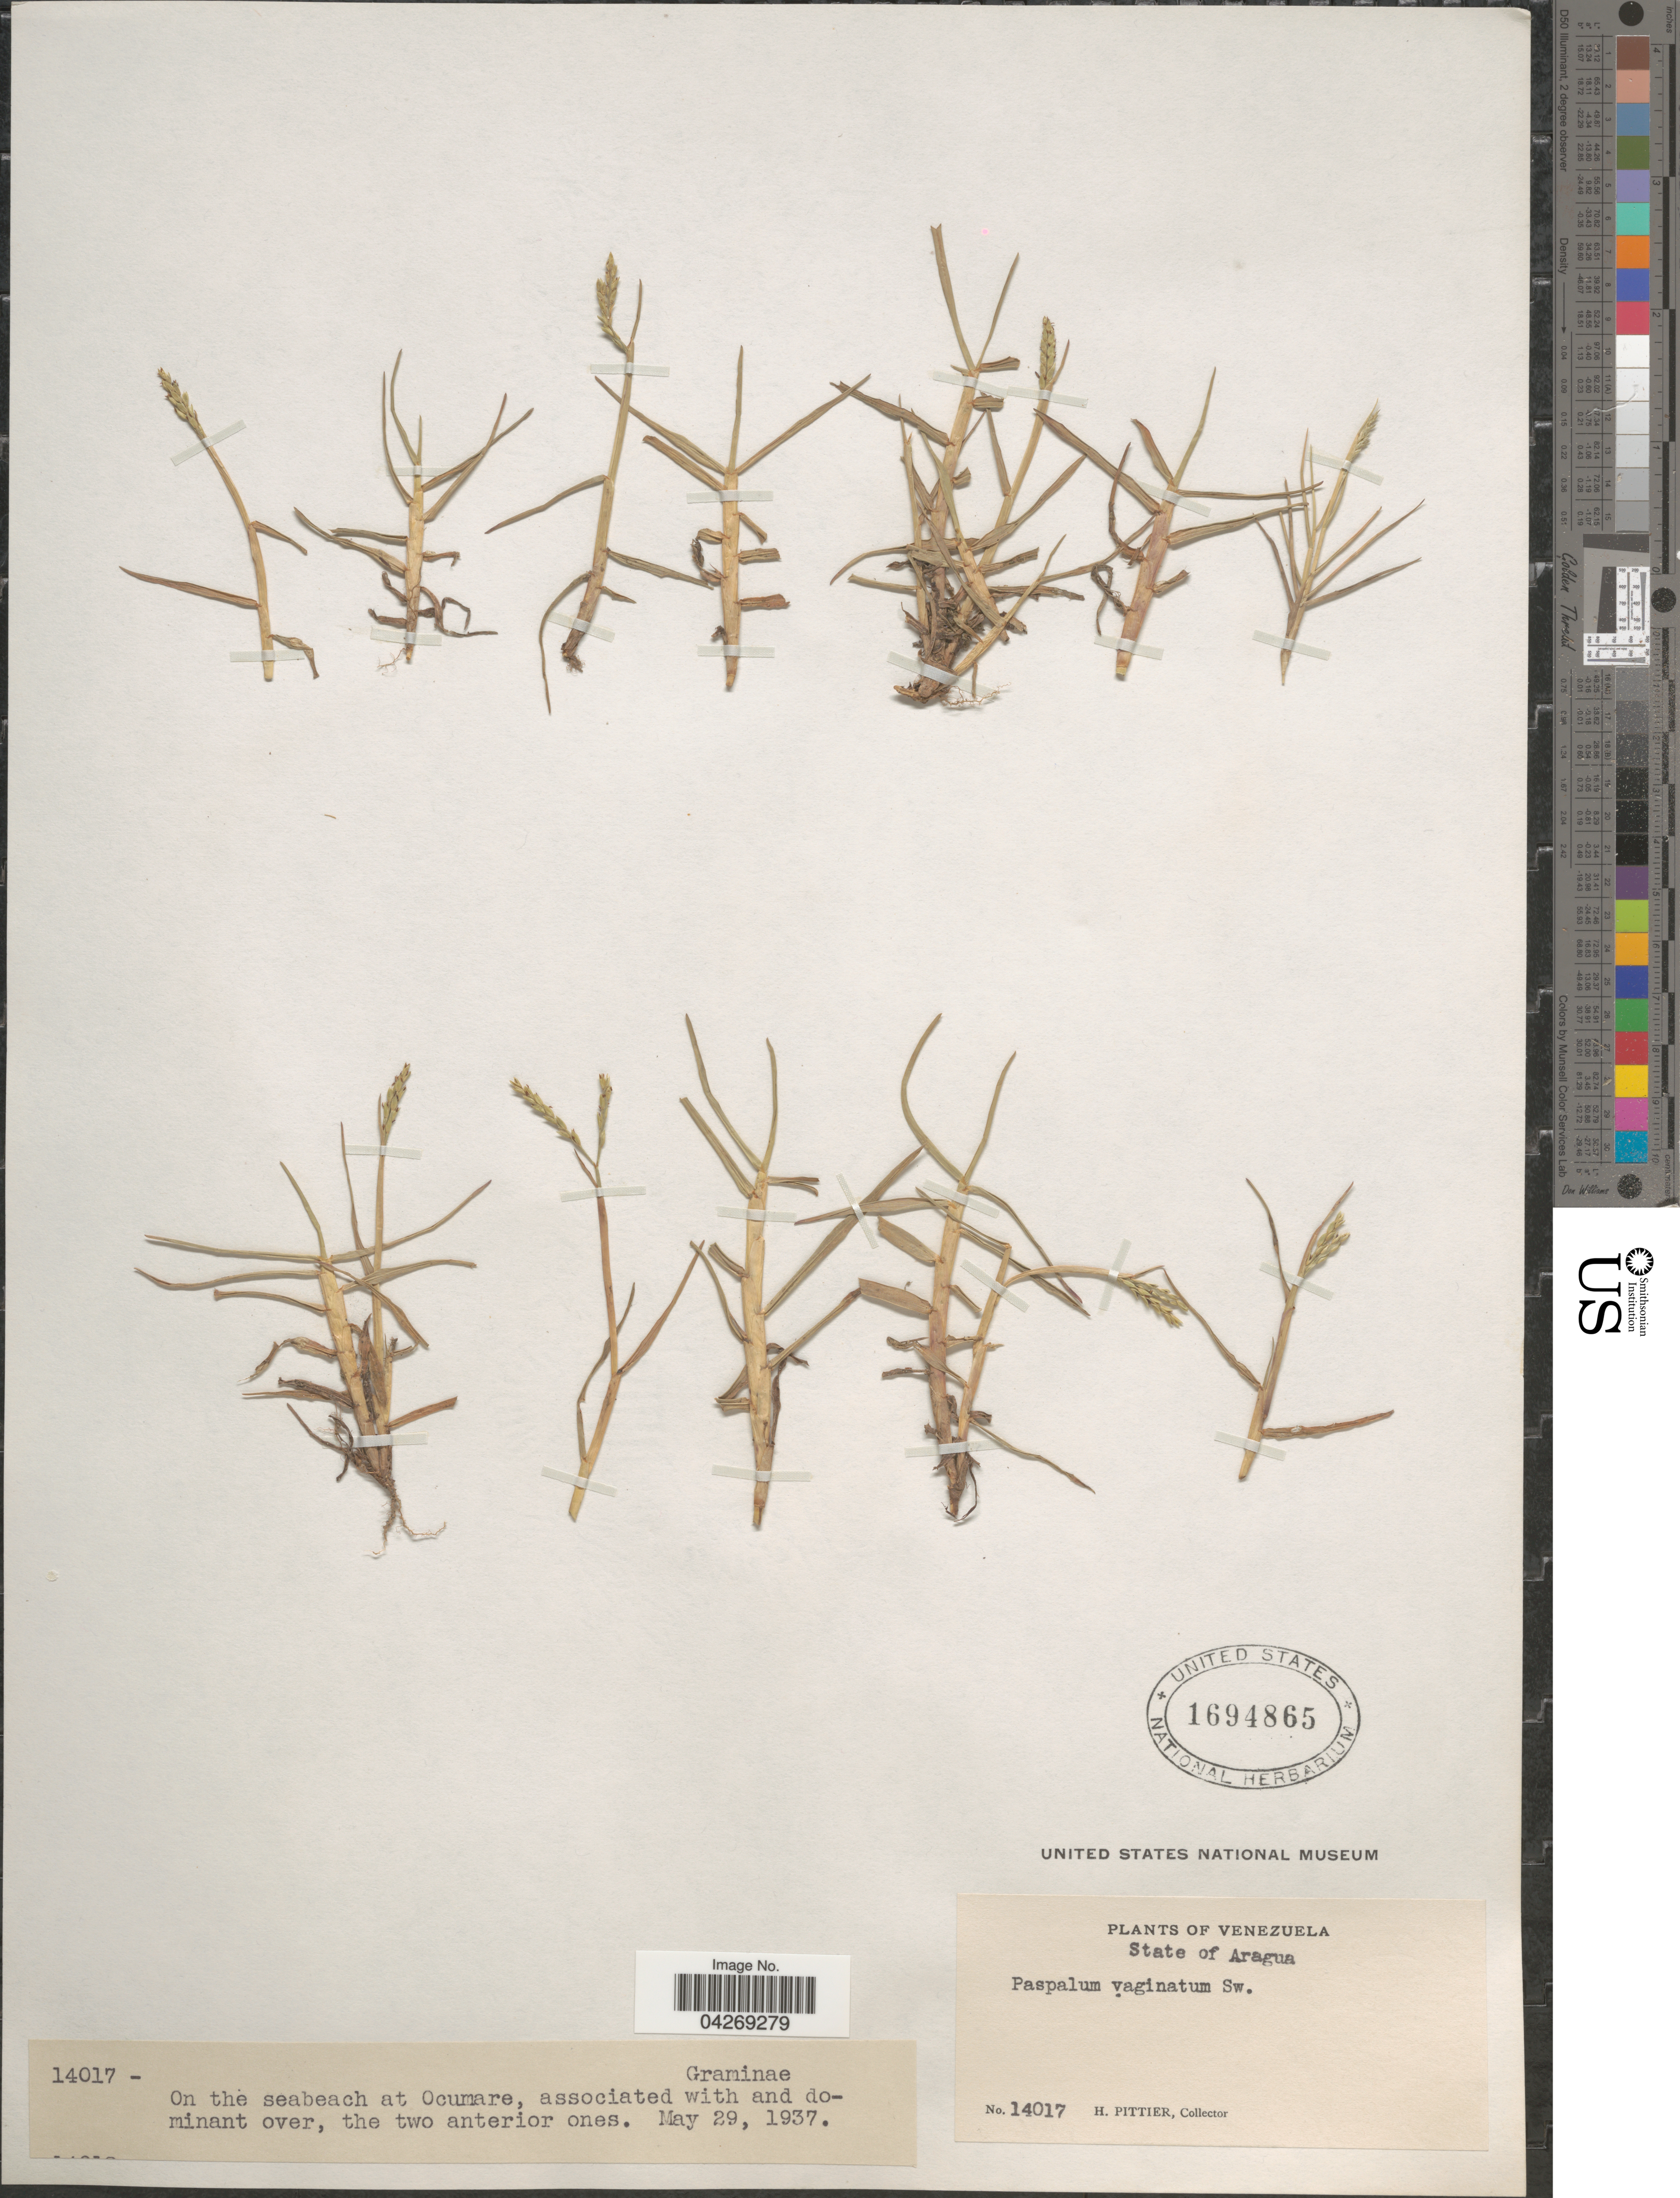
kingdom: Plantae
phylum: Tracheophyta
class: Liliopsida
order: Poales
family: Poaceae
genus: Paspalum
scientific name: Paspalum distichum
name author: L.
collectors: H. F. Pittier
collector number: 14017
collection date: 1937-05-29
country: Venezuela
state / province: Aragua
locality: On the seabeach at Ocumare.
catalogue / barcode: US 1694865